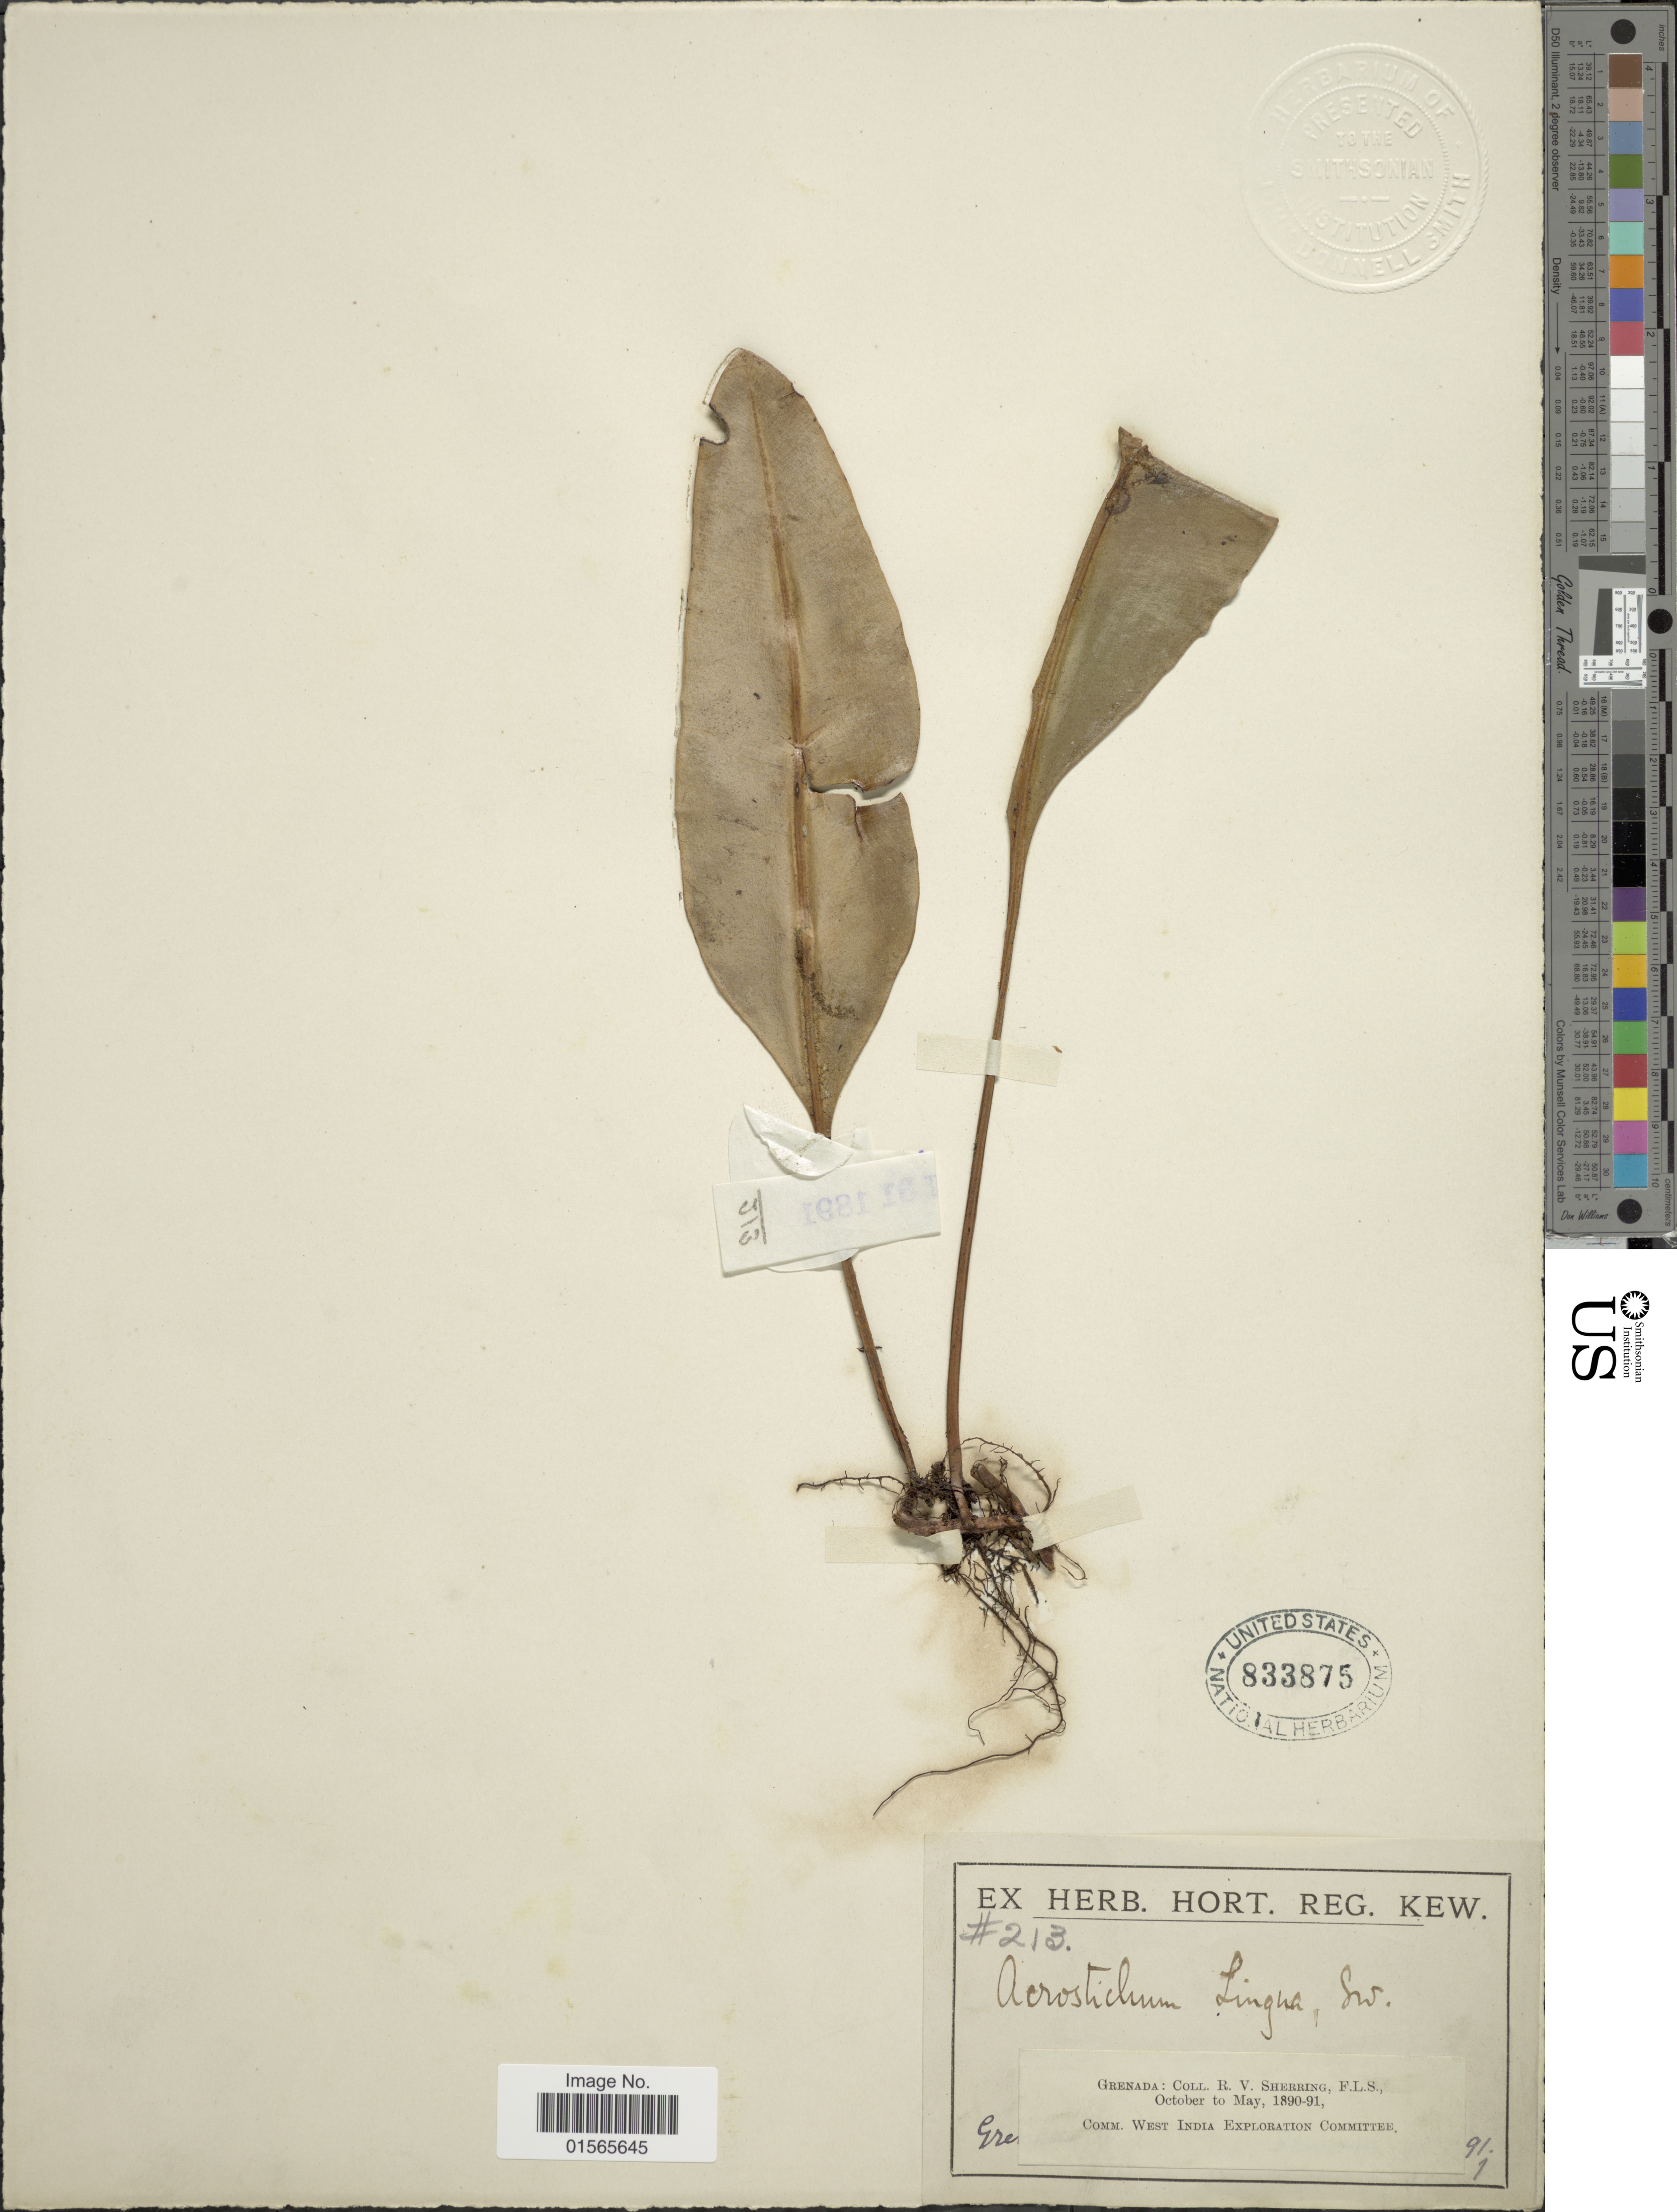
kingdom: Plantae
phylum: Tracheophyta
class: Polypodiopsida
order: Polypodiales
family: Dryopteridaceae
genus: Elaphoglossum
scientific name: Elaphoglossum lingua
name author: (C. Presl) Brack.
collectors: R. Sherring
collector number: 213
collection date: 1890-10/1891-05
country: Grenada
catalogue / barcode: US 833875